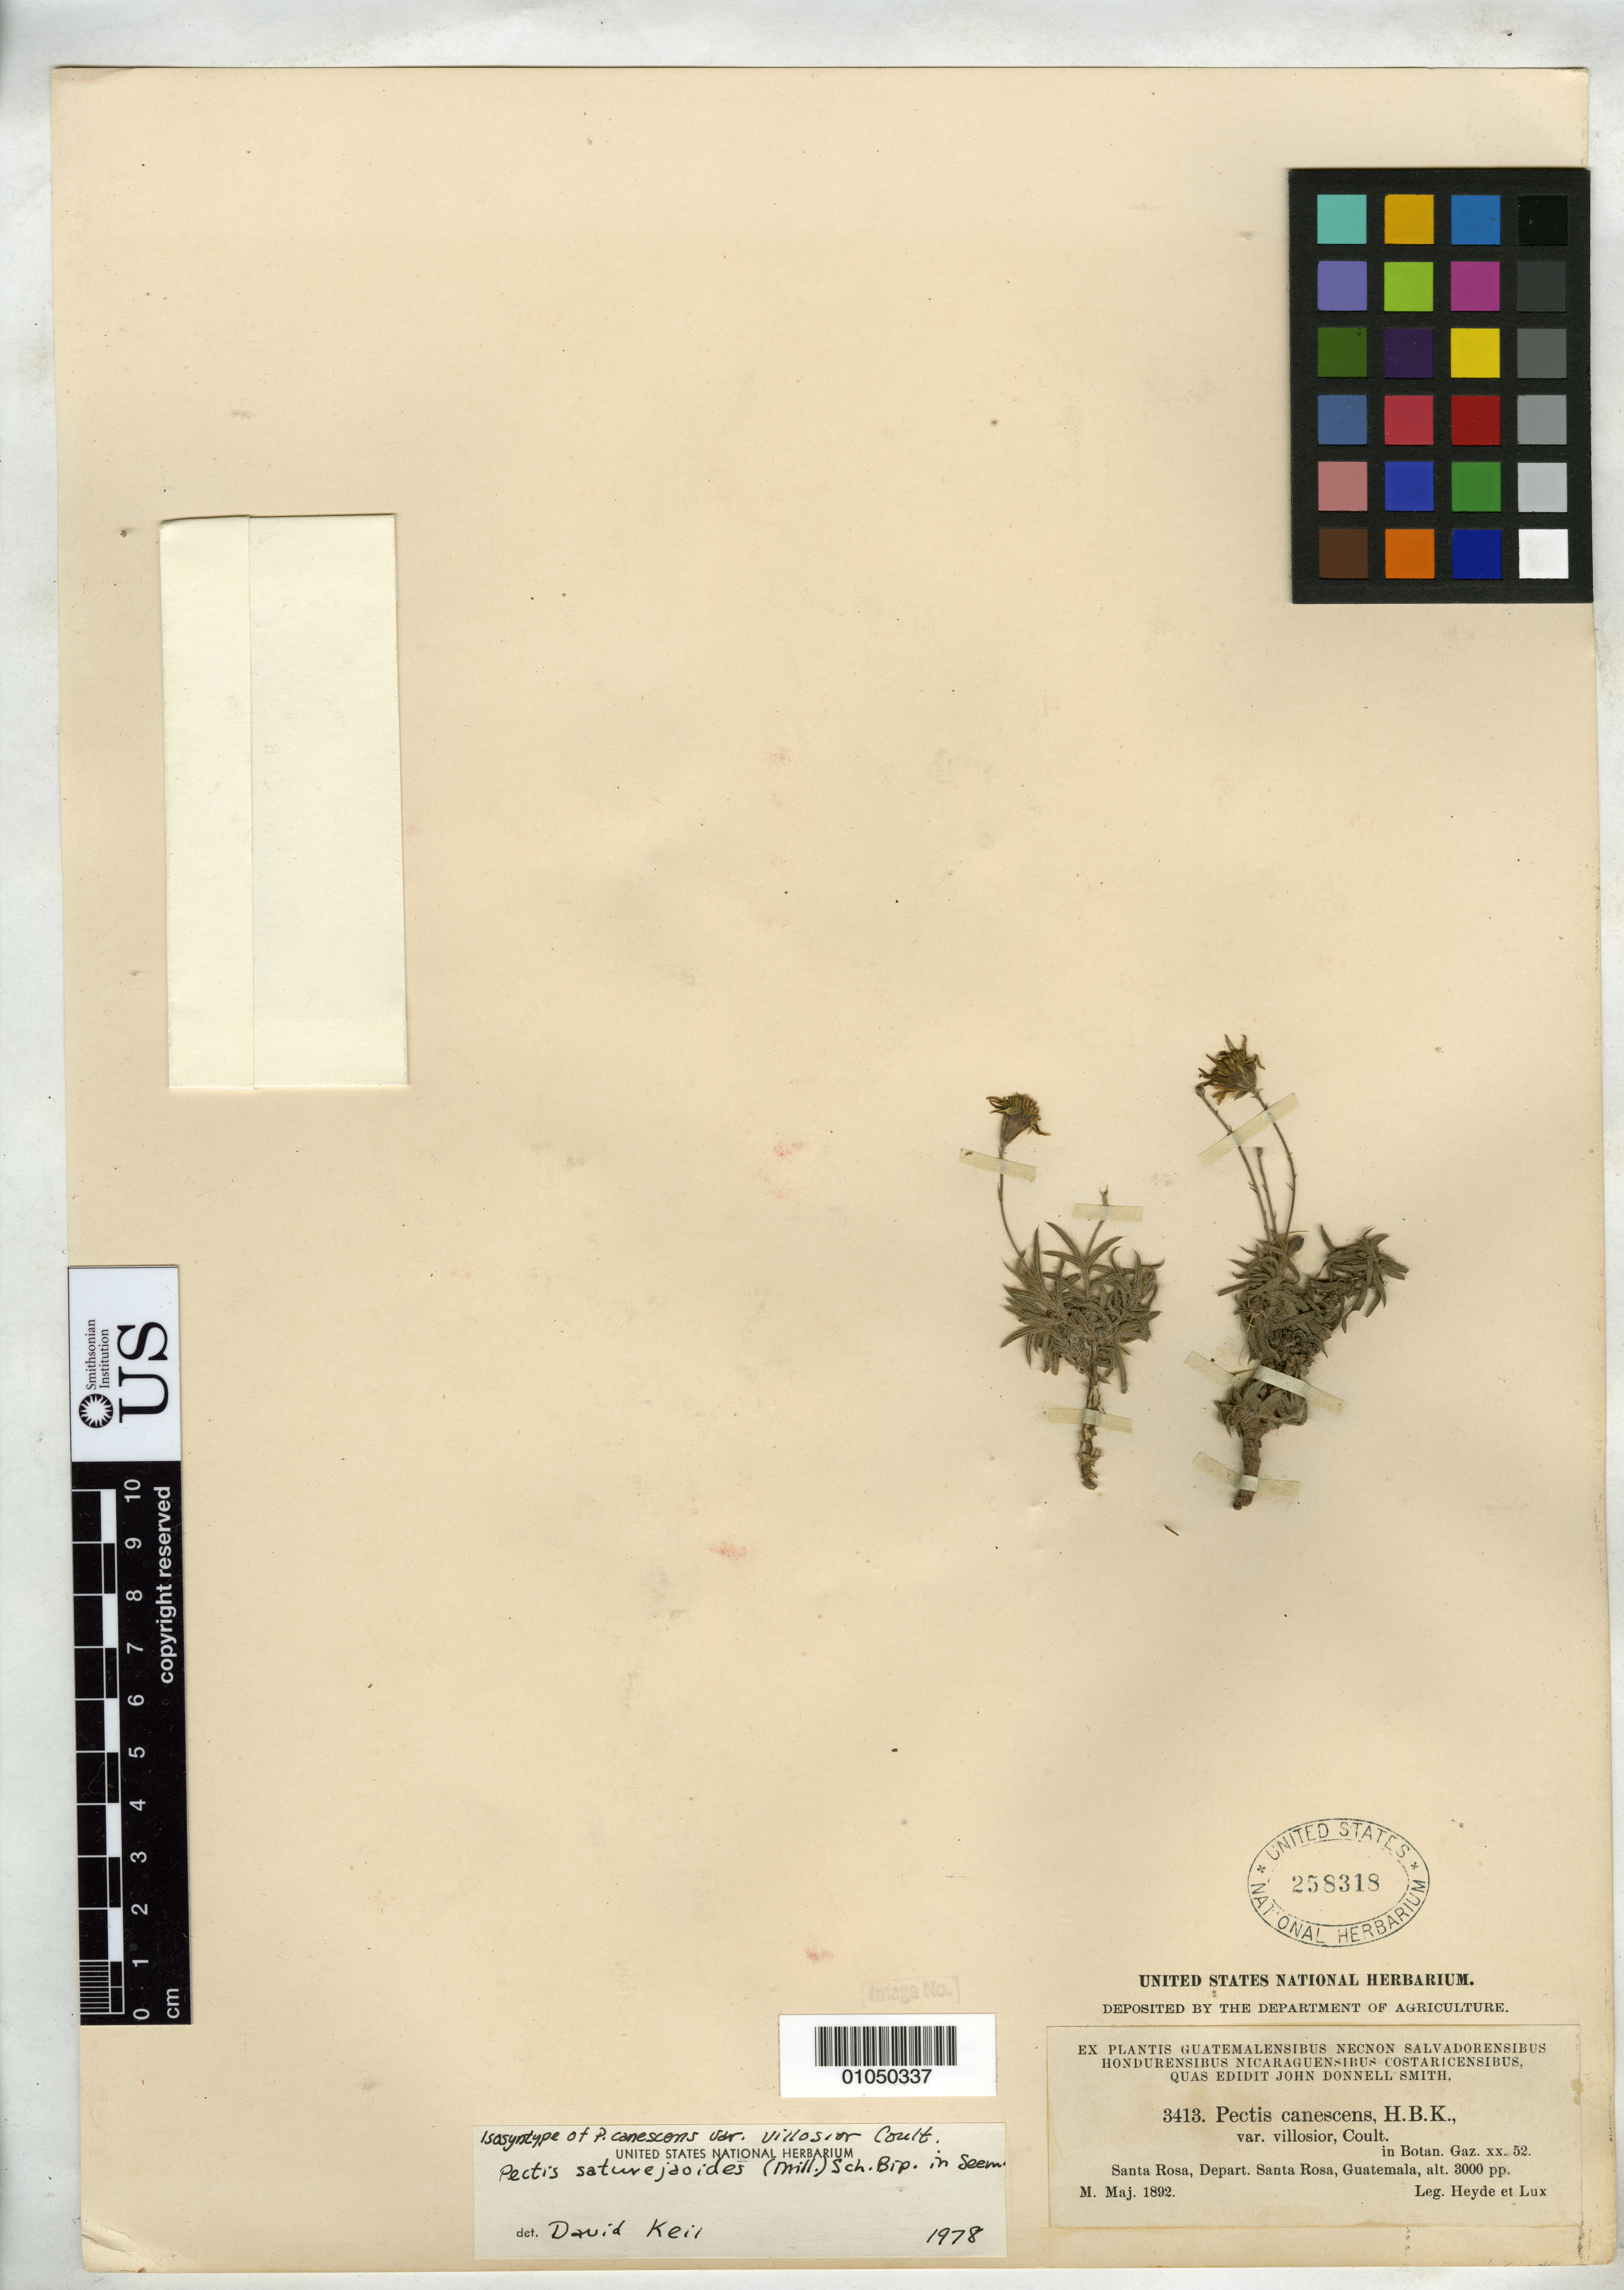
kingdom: Plantae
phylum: Tracheophyta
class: Magnoliopsida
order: Asterales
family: Asteraceae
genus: Pectis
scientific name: Pectis canescens var. villosior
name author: J.M. Coult.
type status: Isosyntype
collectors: E. T. Heyde & E. Lux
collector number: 3413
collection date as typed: May 1892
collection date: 1892-05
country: Guatemala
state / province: Santa Rosa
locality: Santa Rosa, Depart. Santa Rosa.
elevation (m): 914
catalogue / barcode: US 258318